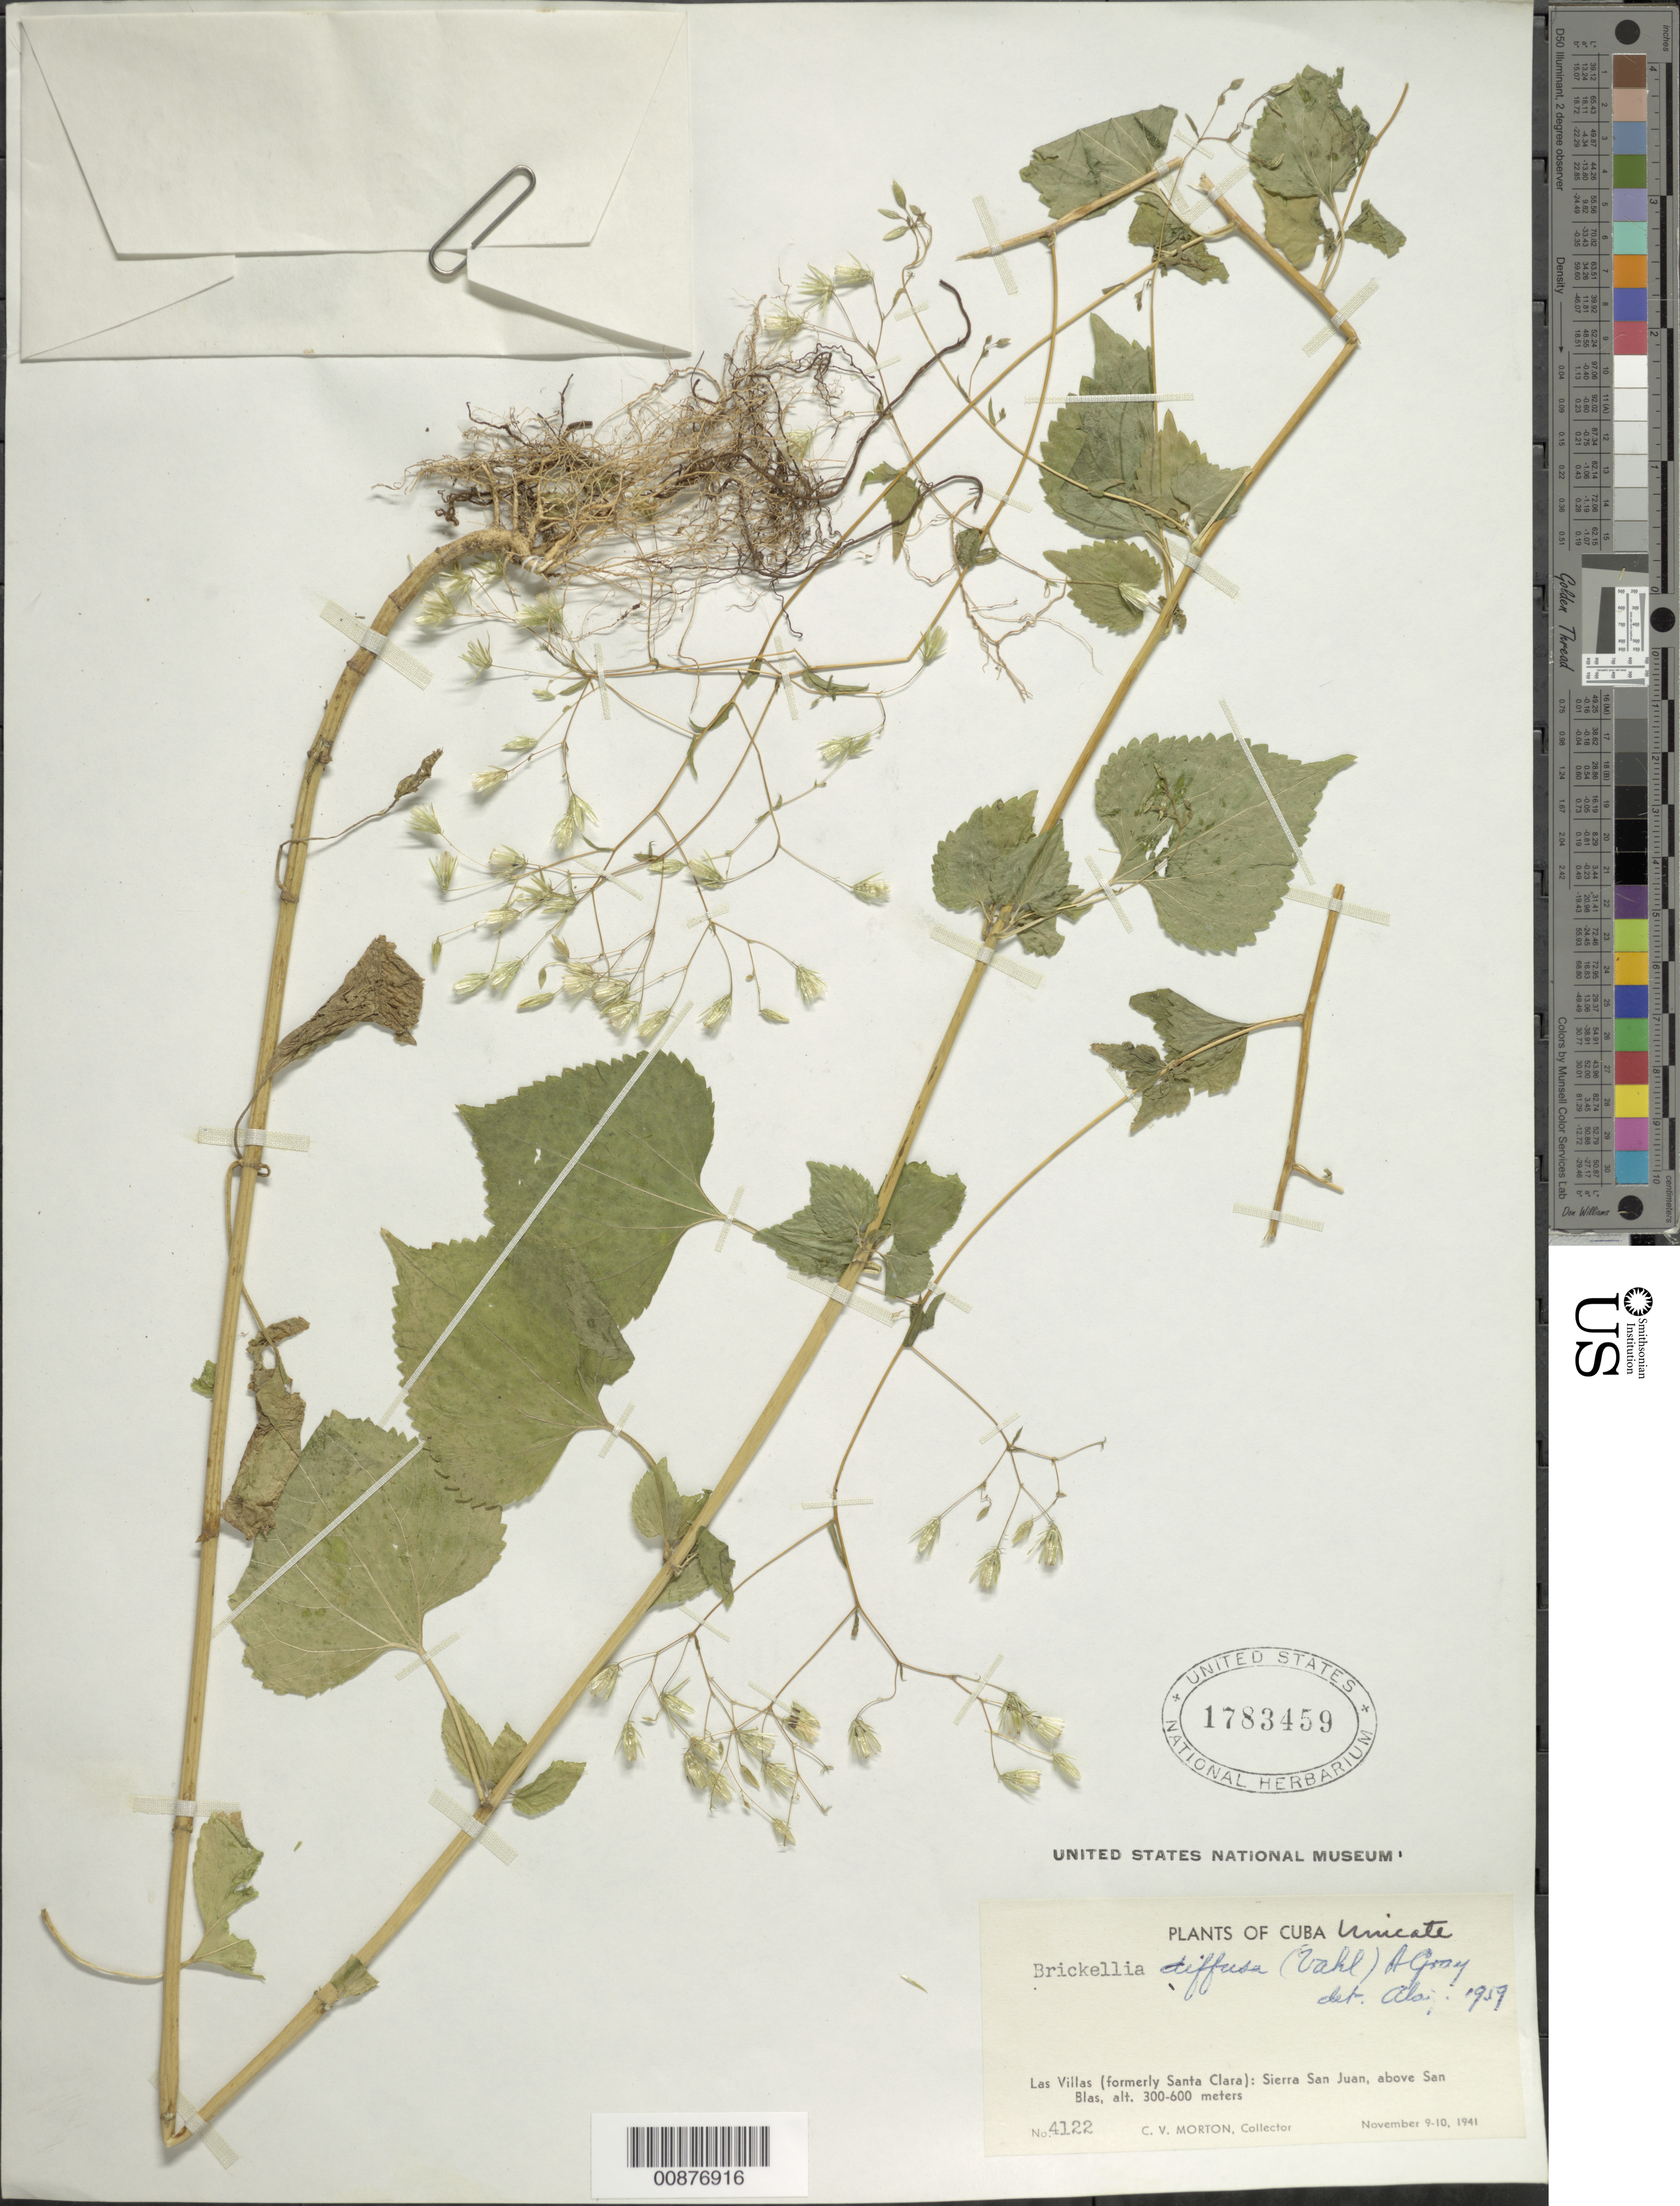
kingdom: Plantae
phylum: Tracheophyta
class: Magnoliopsida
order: Asterales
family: Asteraceae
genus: Brickellia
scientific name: Brickellia diffusa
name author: (Vahl) A. Gray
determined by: Liogier, Alain H.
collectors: C. V. Morton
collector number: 4122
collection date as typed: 09 Nov 1941 to 10 Nov 1941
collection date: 1941-11-09/1941-11-10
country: Cuba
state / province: Las Villas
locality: Sierra San Juan, above San Blas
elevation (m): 300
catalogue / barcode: US 1783459